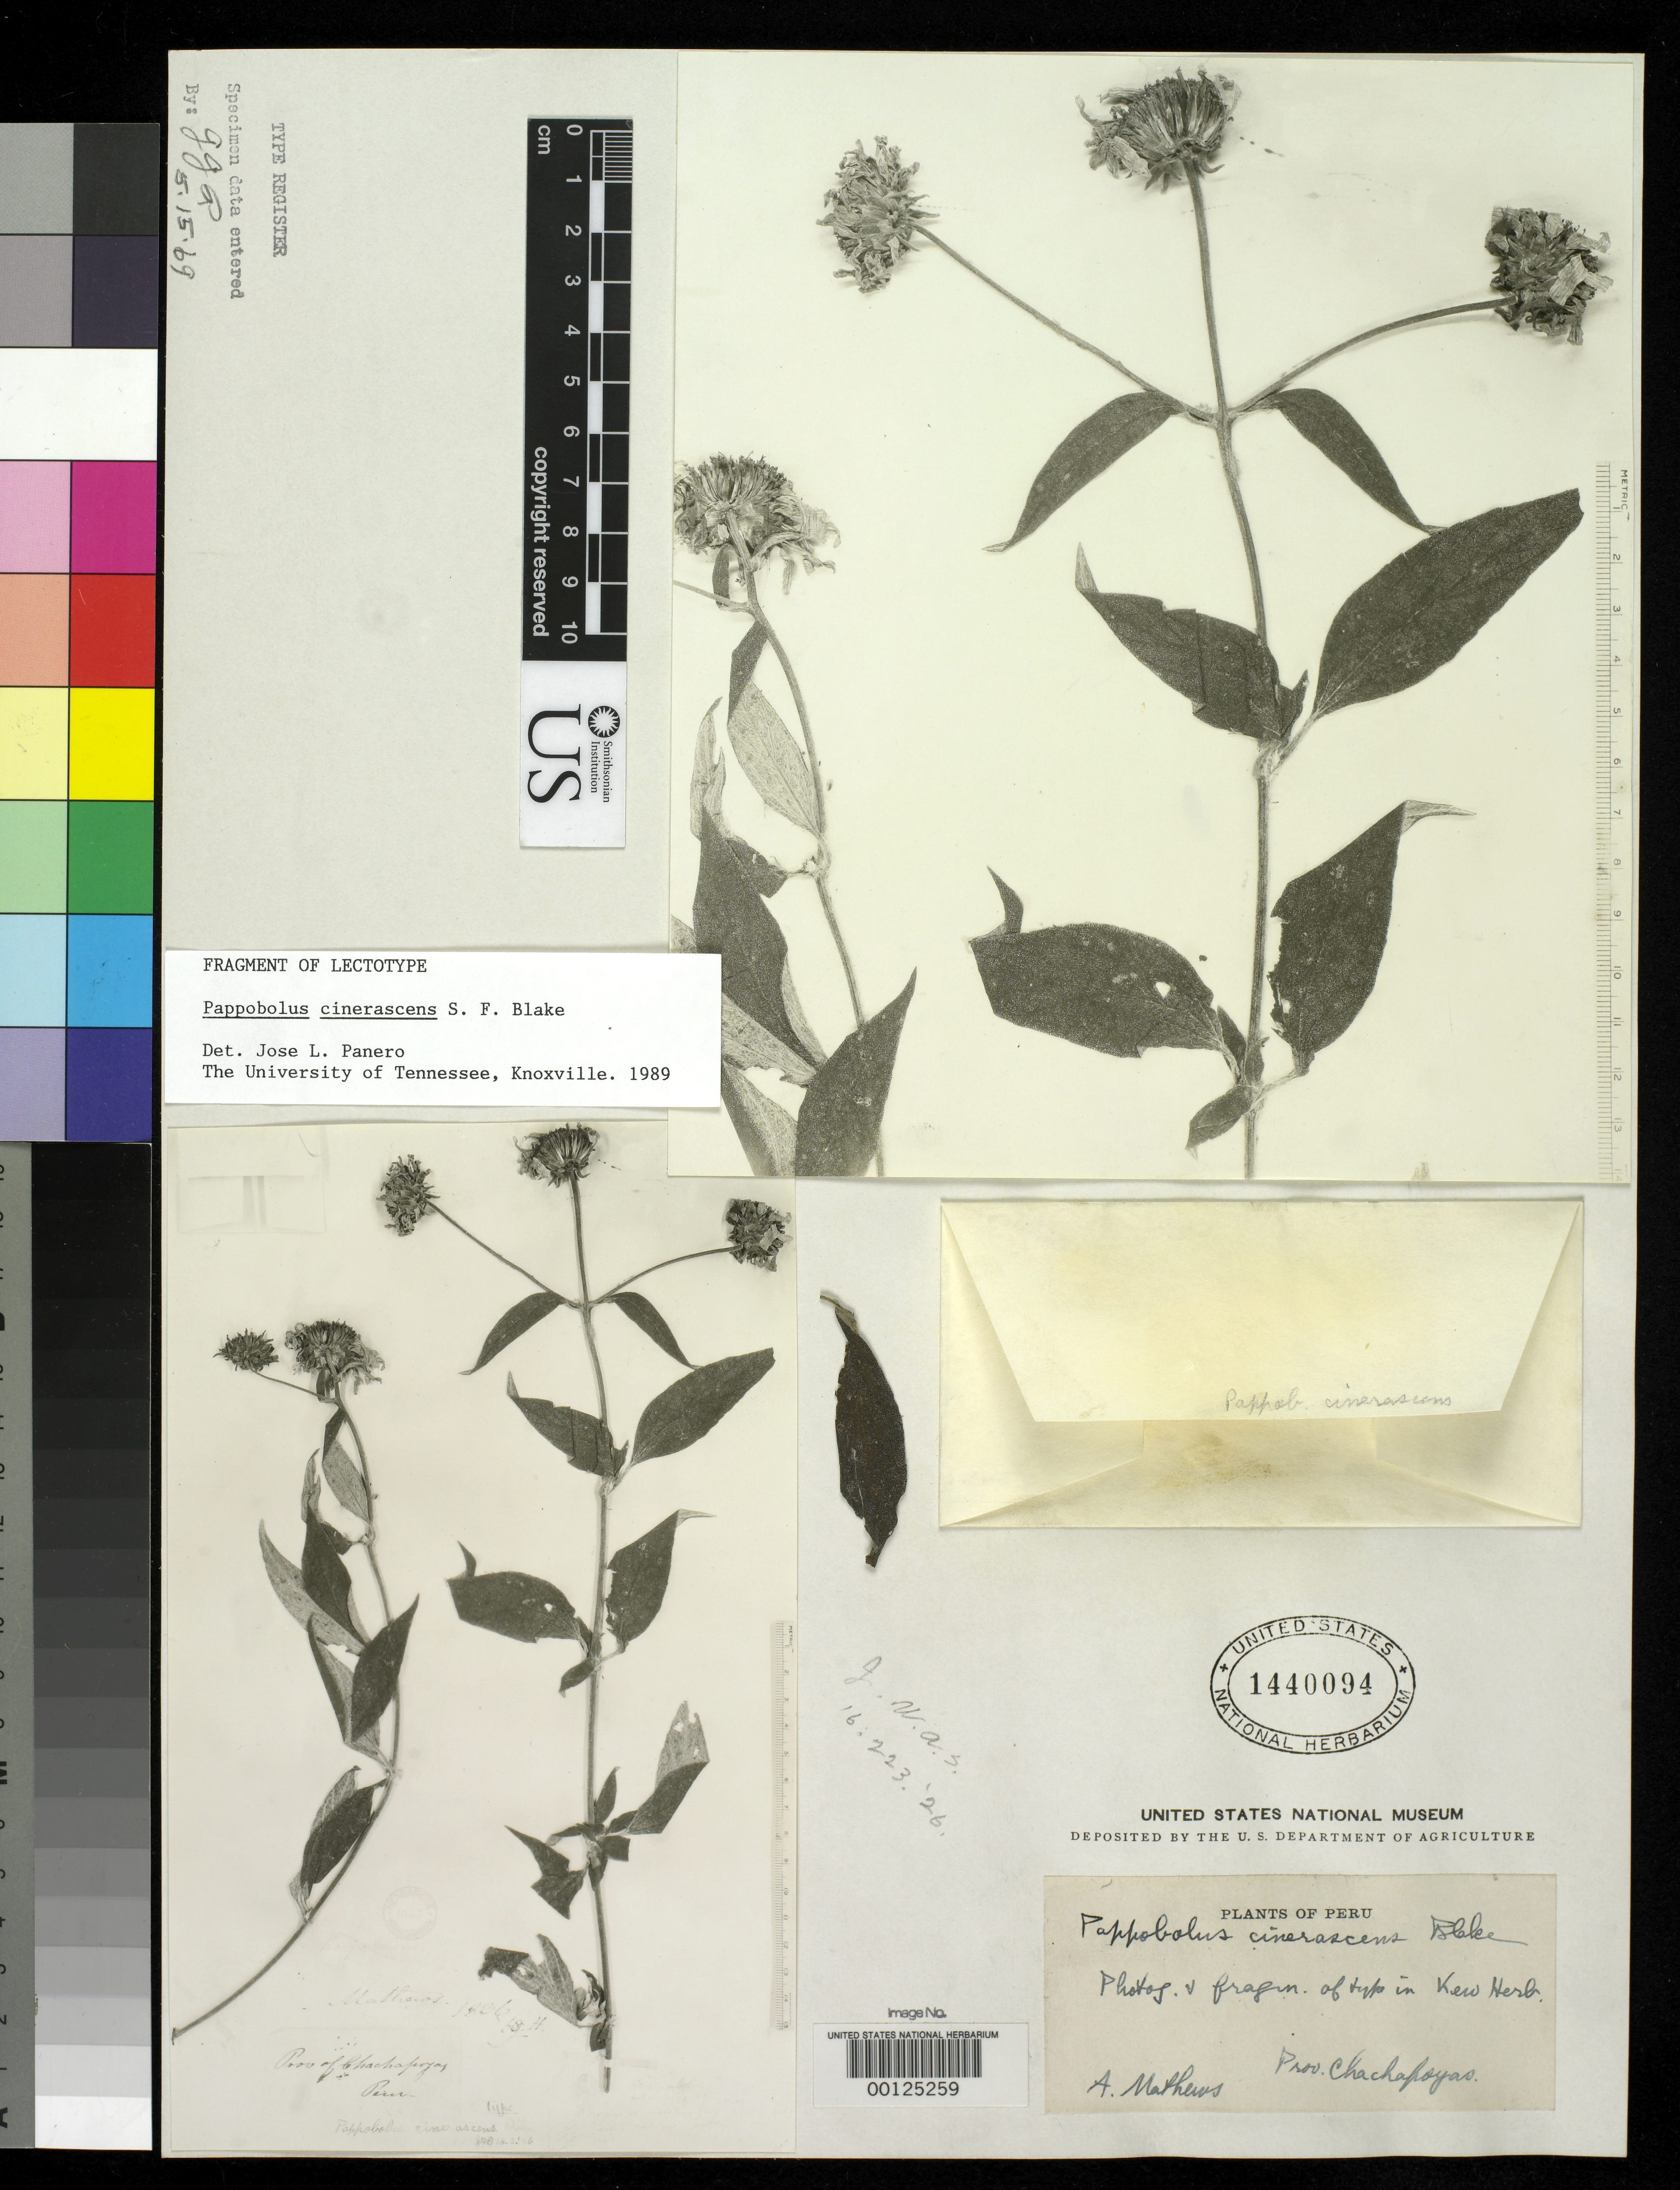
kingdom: Plantae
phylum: Tracheophyta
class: Magnoliopsida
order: Asterales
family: Asteraceae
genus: Pappobolus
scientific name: Pappobolus cinerascens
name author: S.F. Blake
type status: Type Collection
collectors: A. Mathews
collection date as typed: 1836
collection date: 1836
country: Peru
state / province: Amazonas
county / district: Chachapoyas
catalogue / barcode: US 1440094